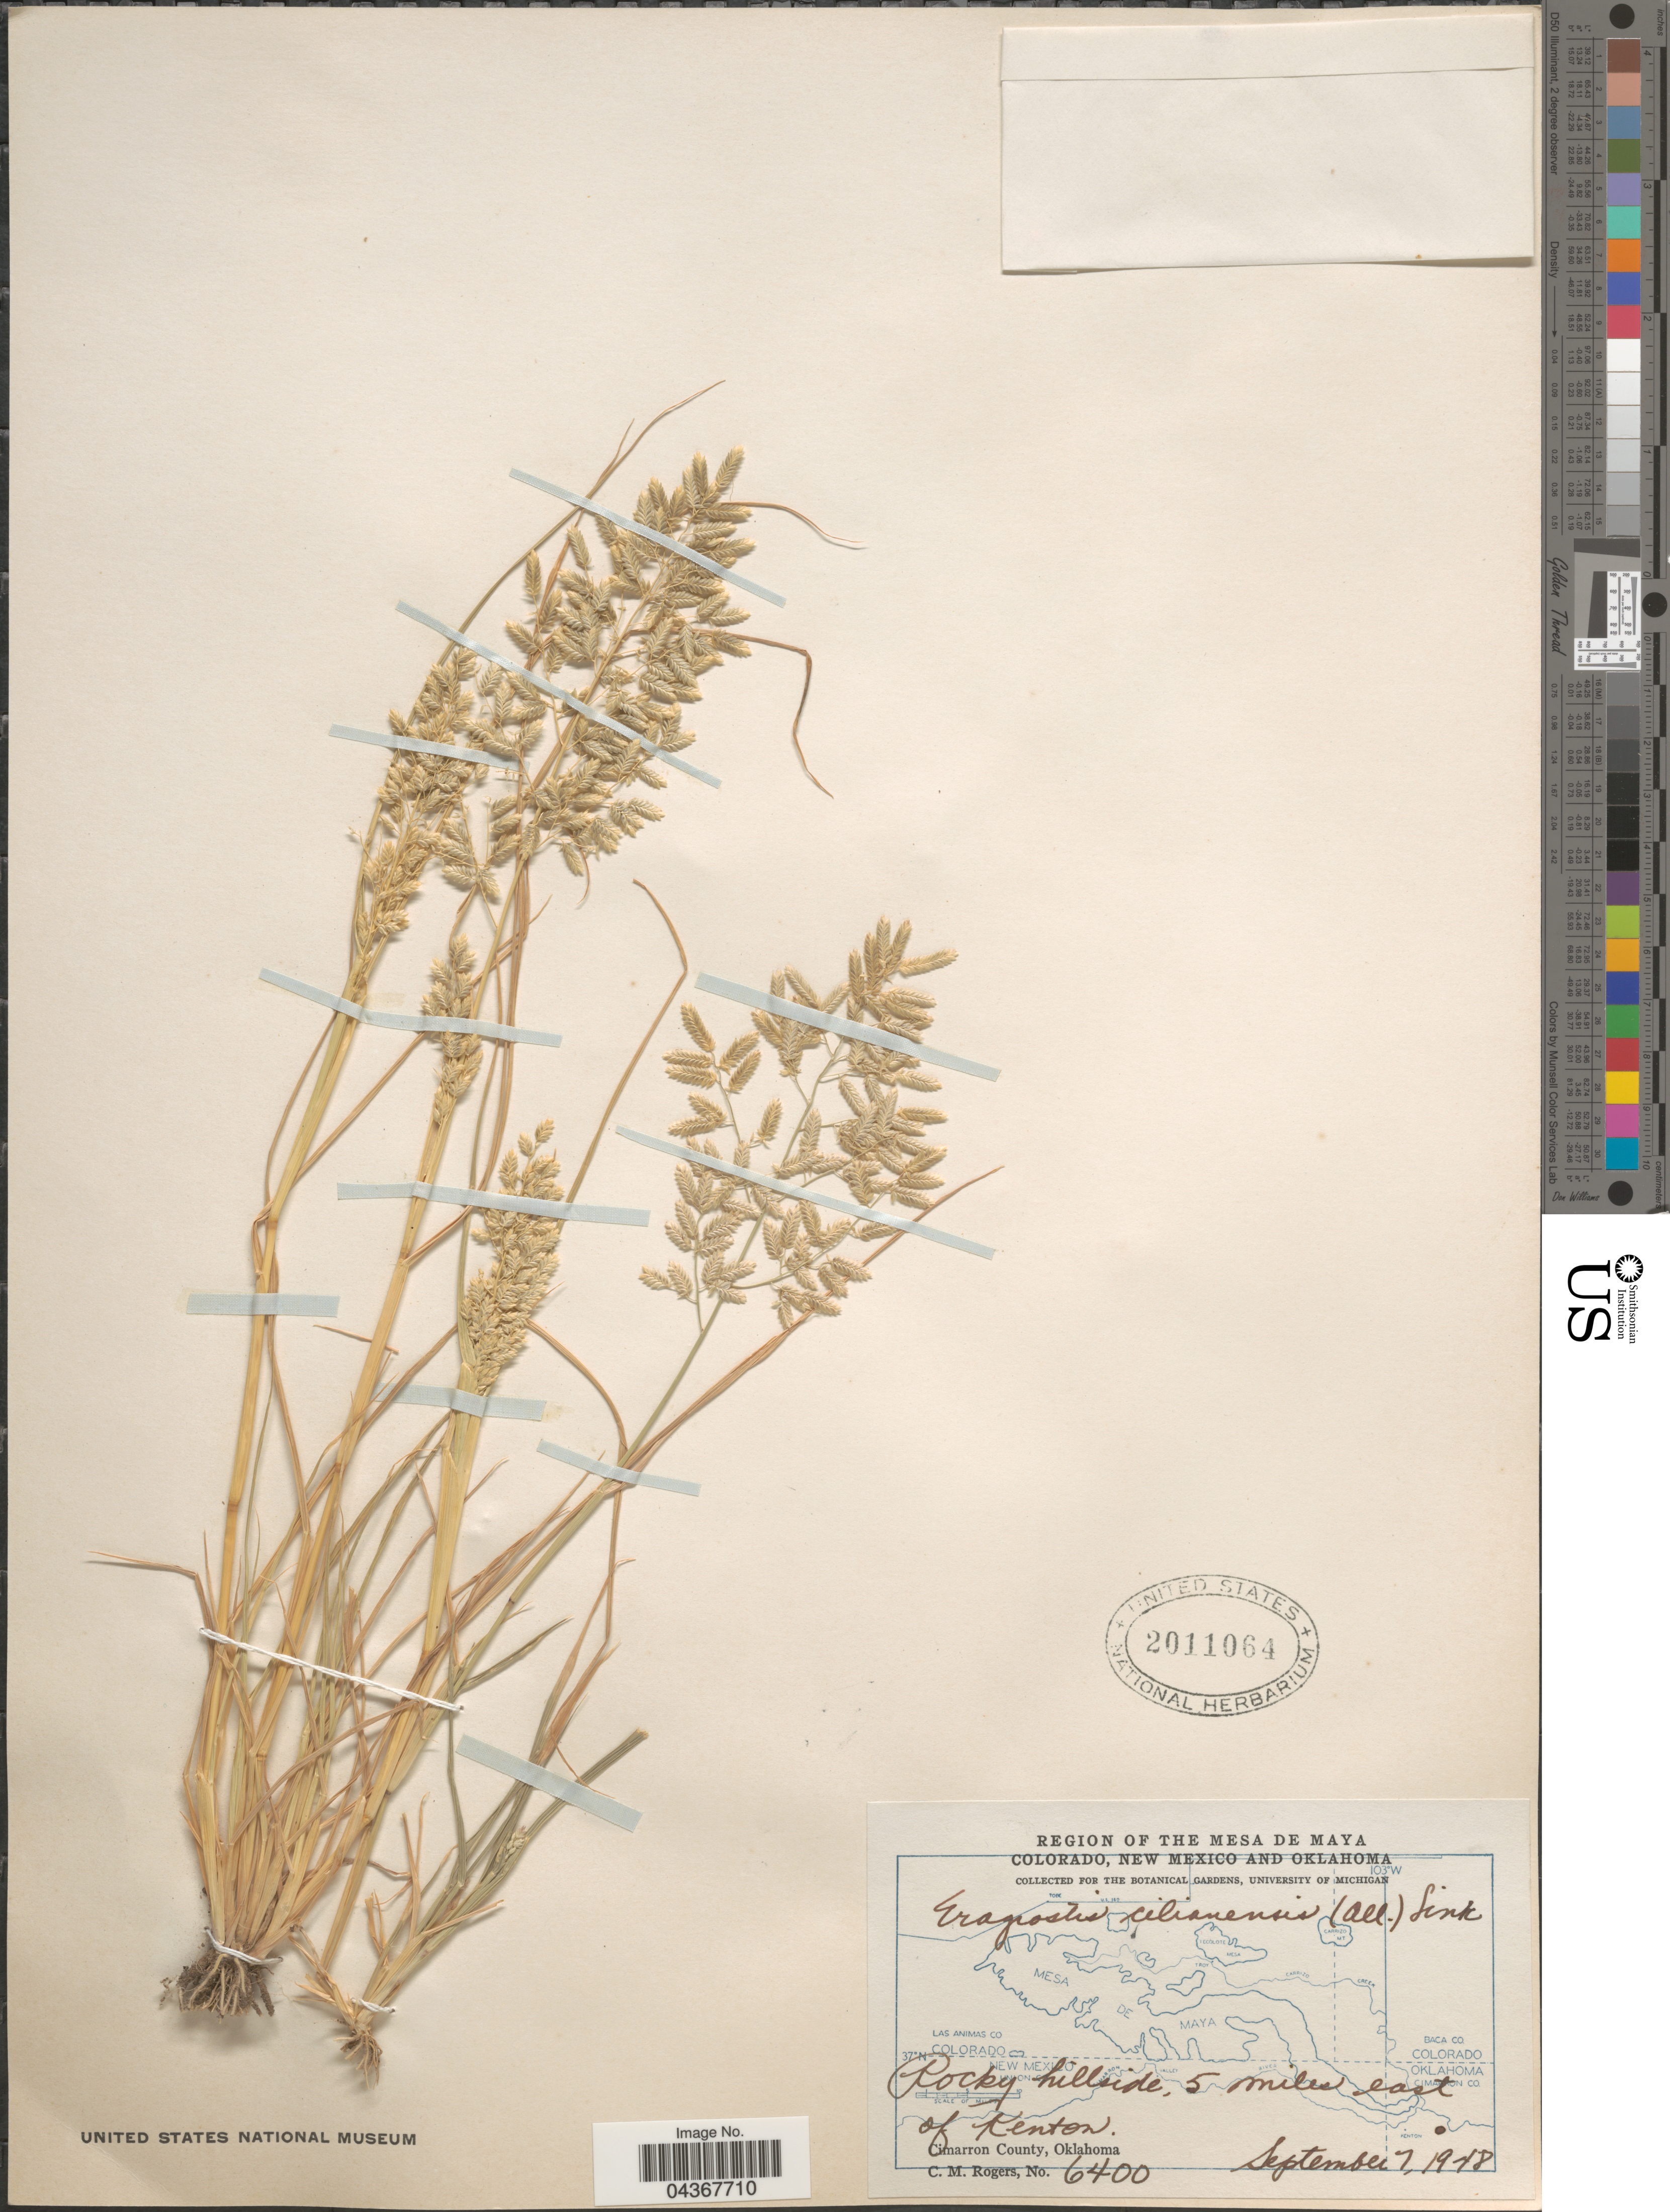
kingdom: Plantae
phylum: Tracheophyta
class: Liliopsida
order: Poales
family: Poaceae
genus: Eragrostis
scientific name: Eragrostis cilianensis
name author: (Bellardi) Vignolo ex Janch.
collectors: C. M. Rogers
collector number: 6400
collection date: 1948-09-07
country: United States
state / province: Oklahoma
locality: Region of the Mesa de Maya. Rocky hillside, 5 miles east of Kenton. Cimarron County.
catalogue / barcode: US 2011064